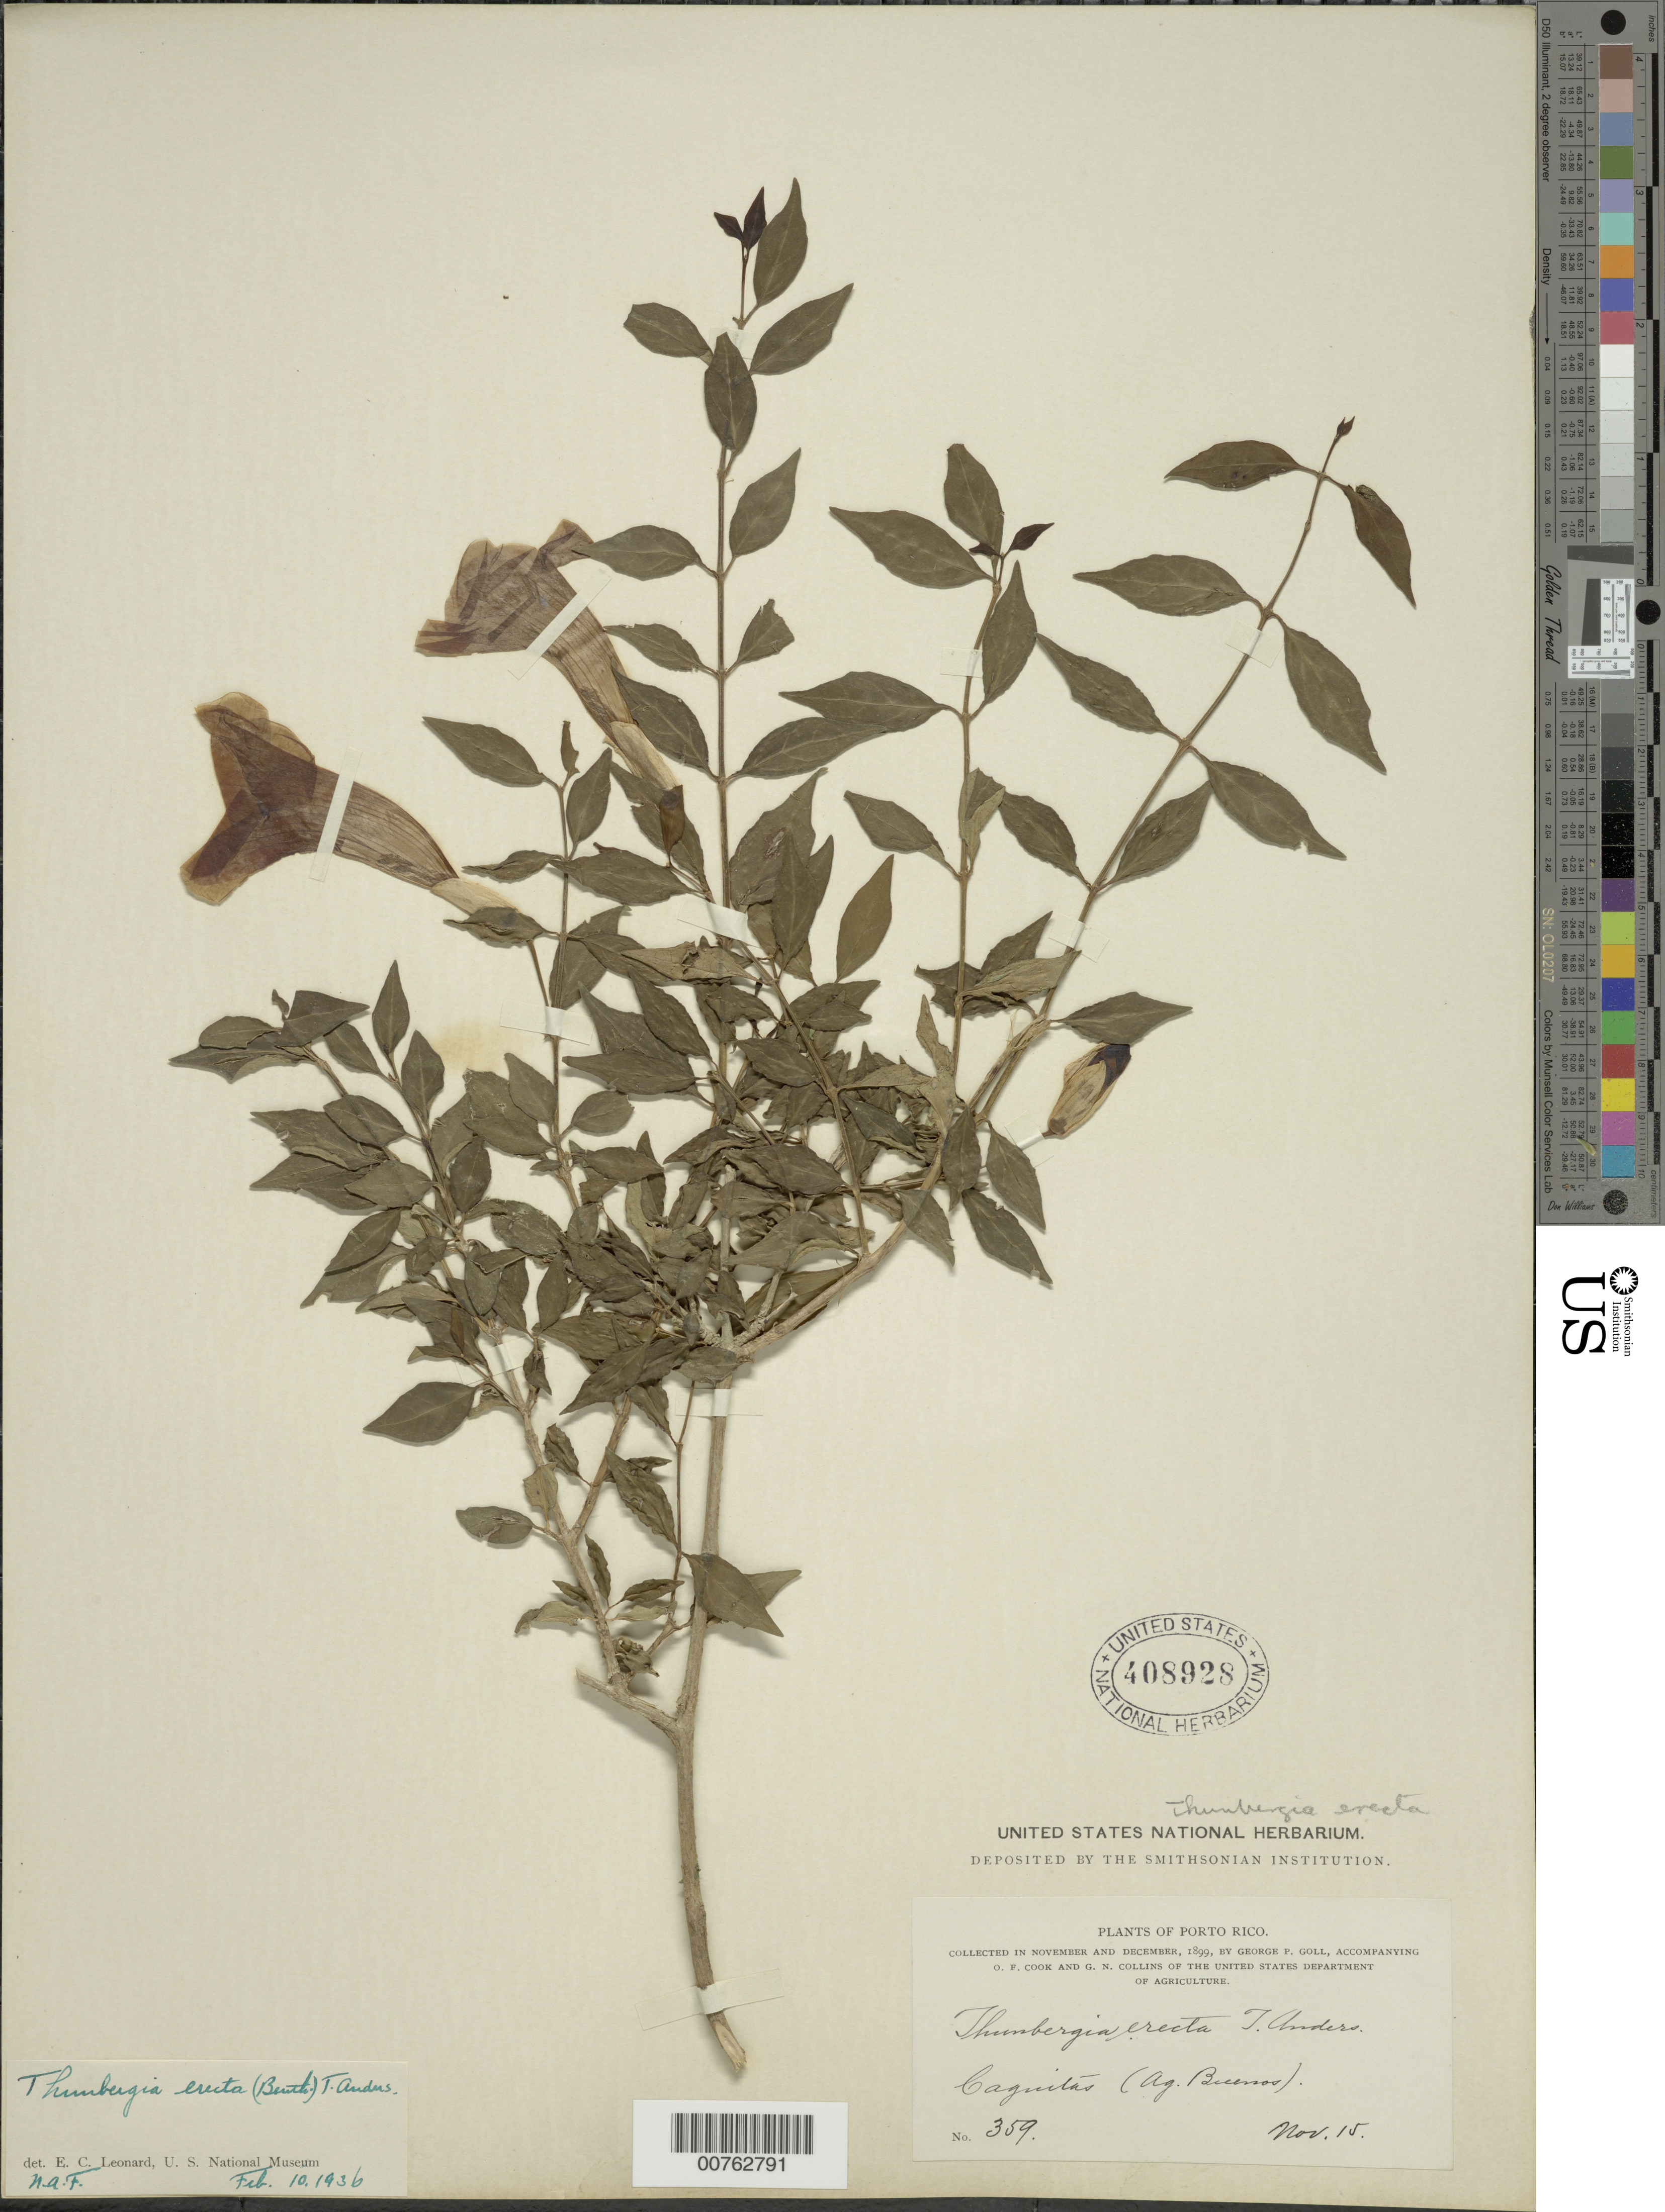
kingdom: Plantae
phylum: Tracheophyta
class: Magnoliopsida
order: Lamiales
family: Acanthaceae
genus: Thunbergia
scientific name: Thunbergia erecta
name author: (Benth.) T. Anderson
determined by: Leonard, Emery C., (US)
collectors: G. Goll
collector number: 359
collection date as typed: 15 Nov 1899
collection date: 1899-11-15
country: Puerto Rico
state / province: Caguas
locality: Caguitas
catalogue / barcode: US 408928